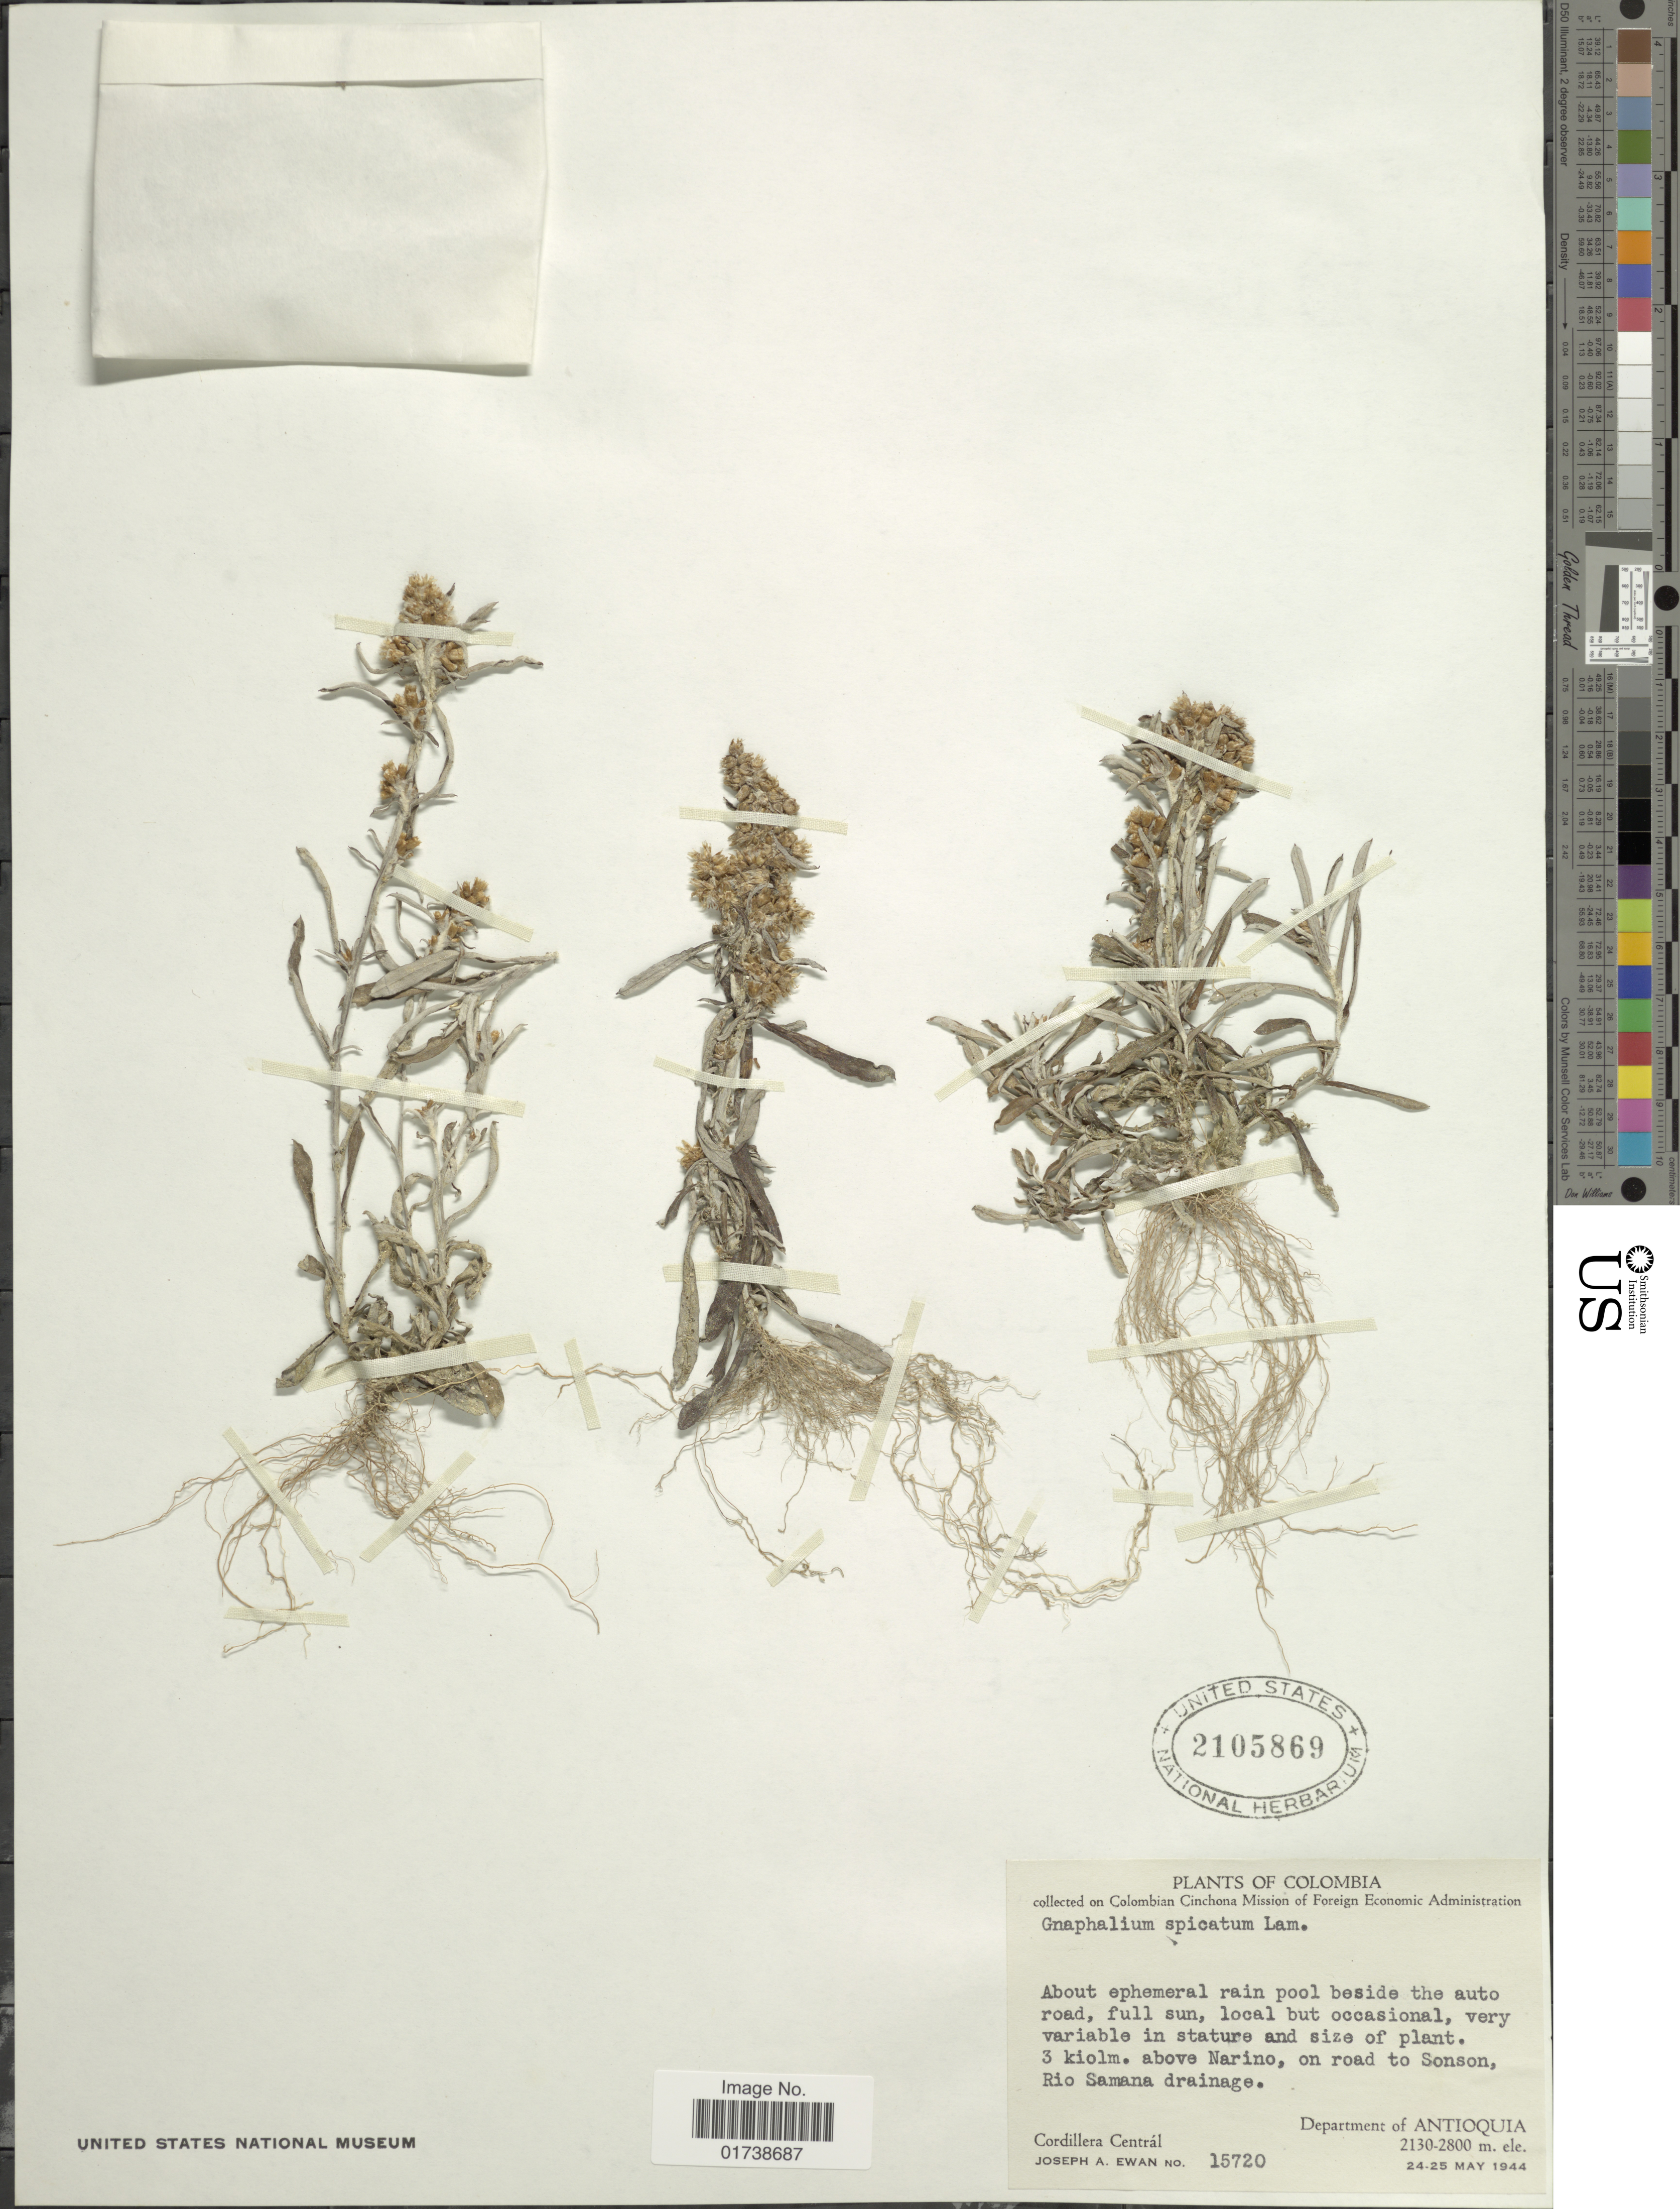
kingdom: Plantae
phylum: Tracheophyta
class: Magnoliopsida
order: Asterales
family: Asteraceae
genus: Gamochaeta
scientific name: Gamochaeta spicata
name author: (Lam.) Cabrera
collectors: J. A. Ewan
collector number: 15720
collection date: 1944-05-24/1944-05-25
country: Colombia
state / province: Antioquia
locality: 3 Kilom. above Narino, on road to Sonson, Rio Samana drainage, Cordillera Central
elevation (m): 2130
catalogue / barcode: US 2105869